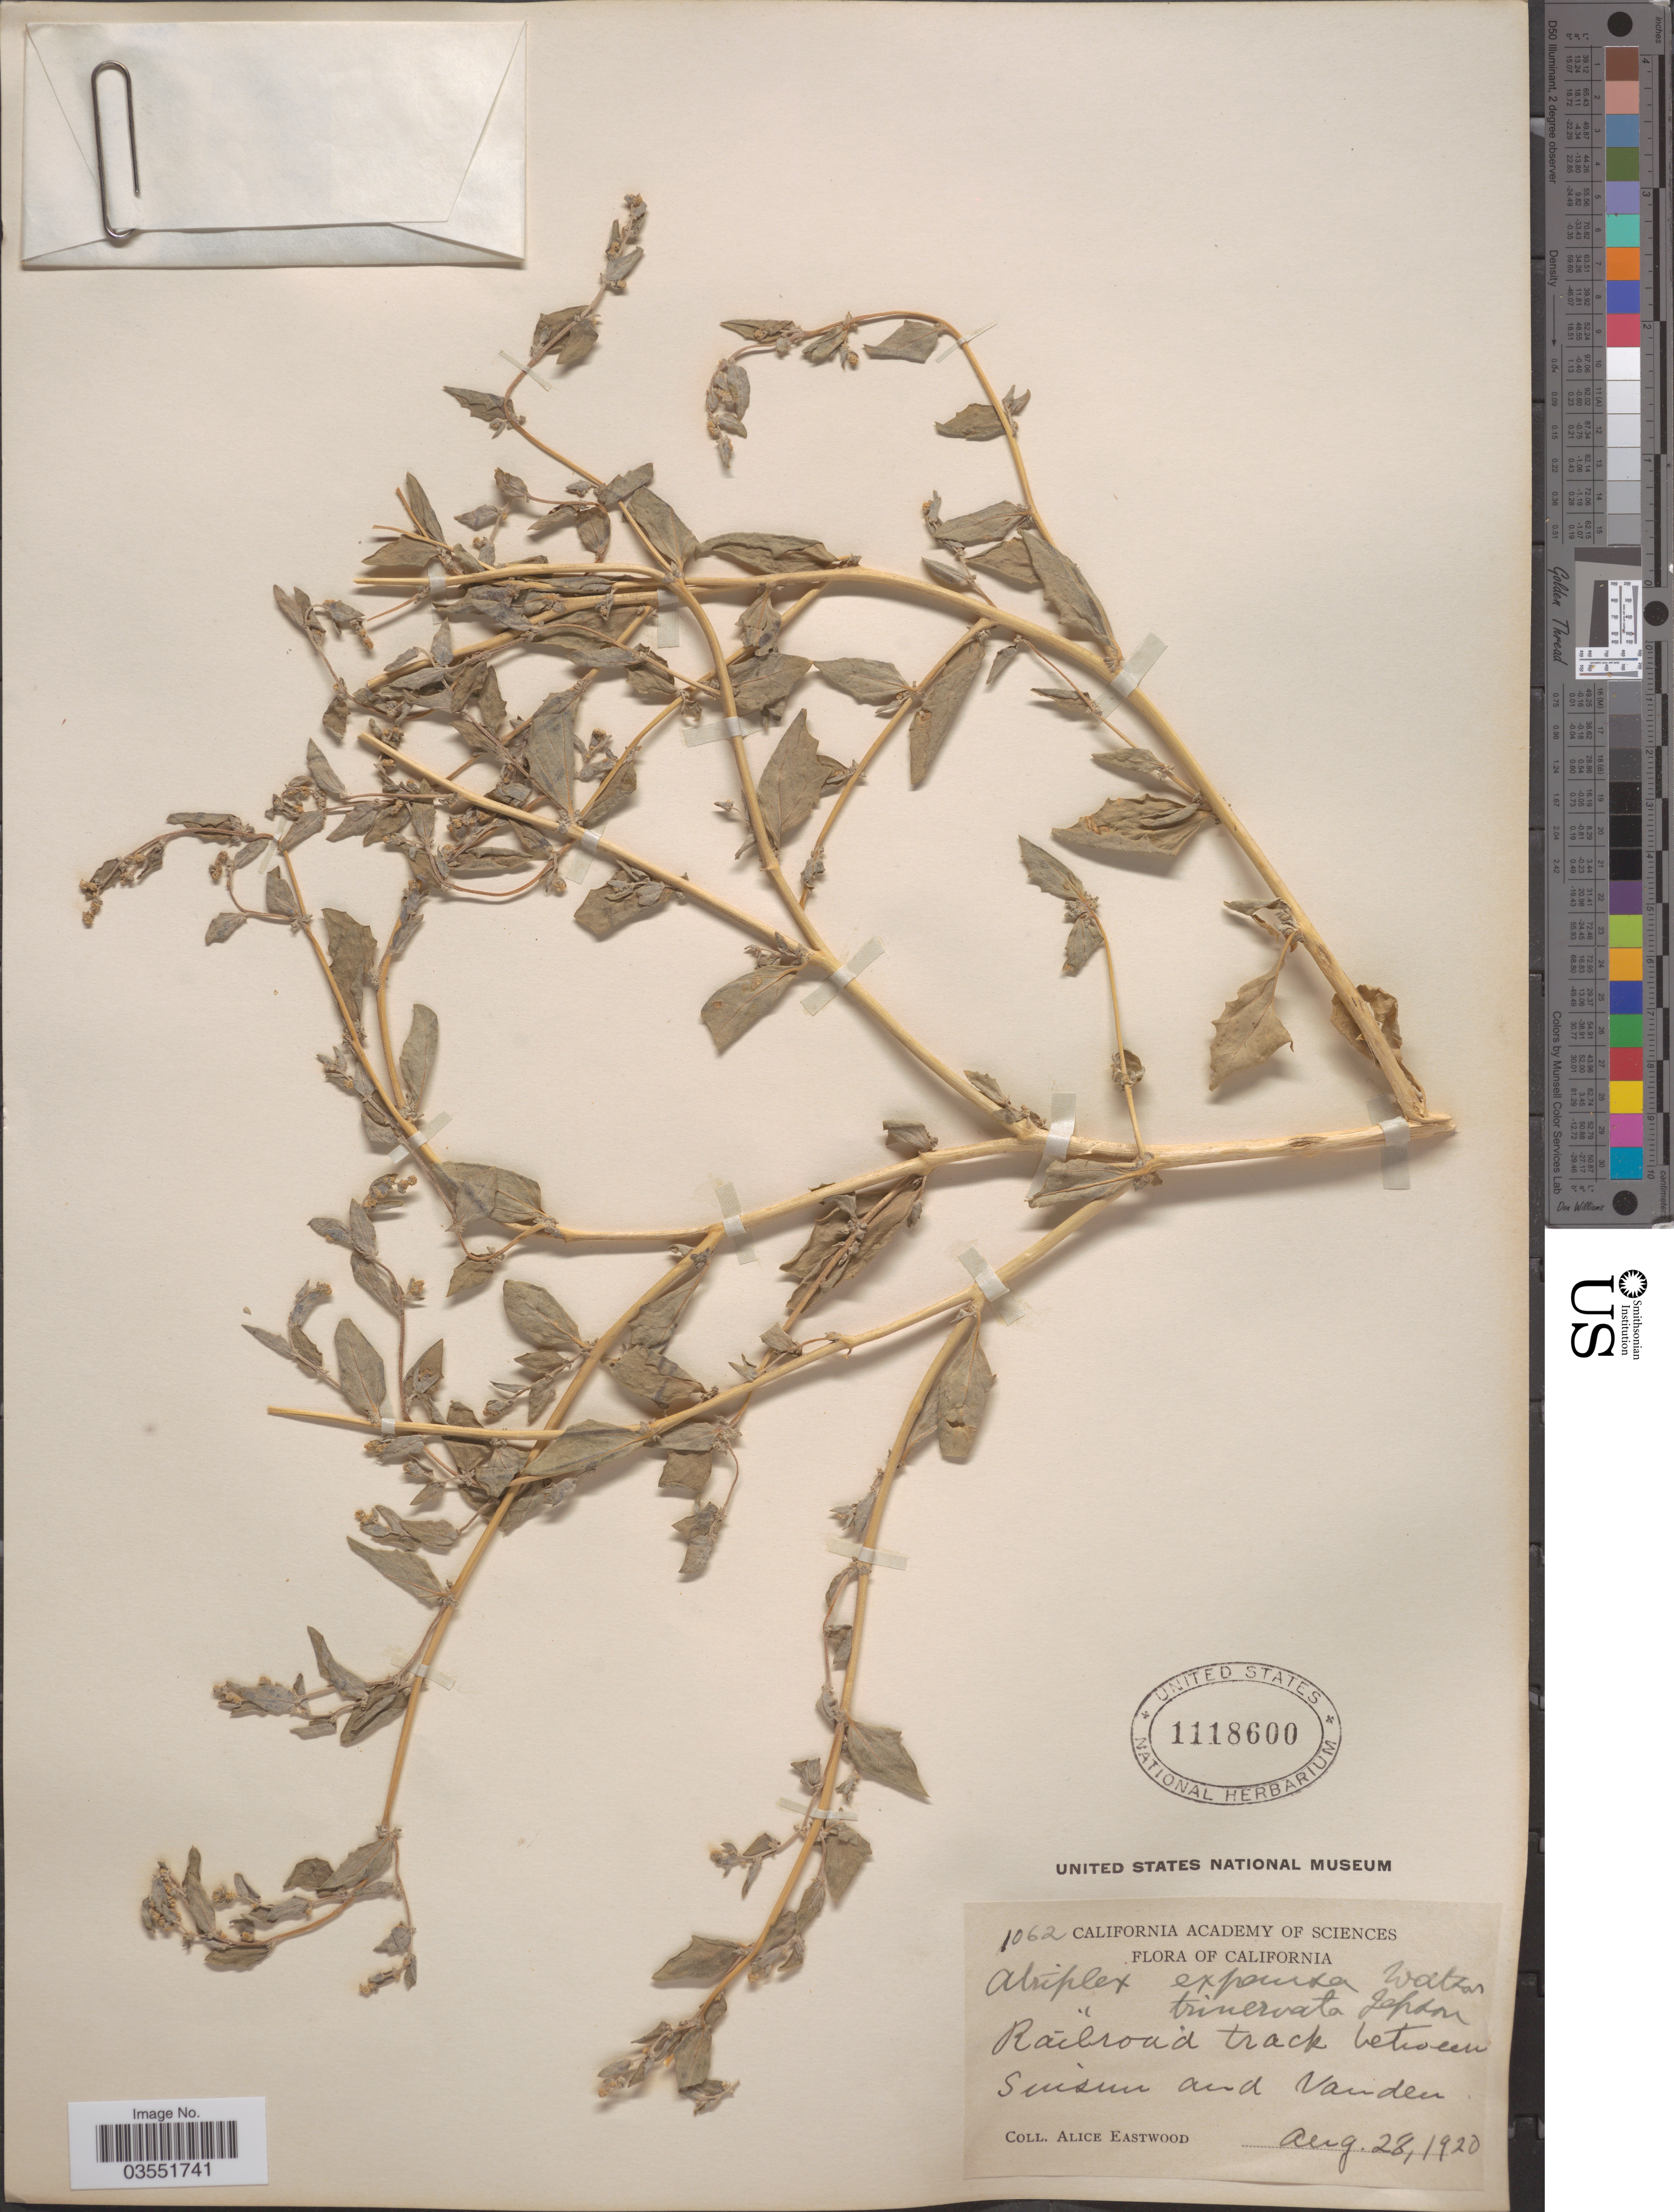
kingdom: Plantae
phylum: Tracheophyta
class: Magnoliopsida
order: Caryophyllales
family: Amaranthaceae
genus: Atriplex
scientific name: Atriplex expansa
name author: S. Watson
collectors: A. Eastwood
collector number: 1062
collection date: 1920-08-28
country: United States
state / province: California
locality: Railroad track between Suisun and Vanden.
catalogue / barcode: US 1118600